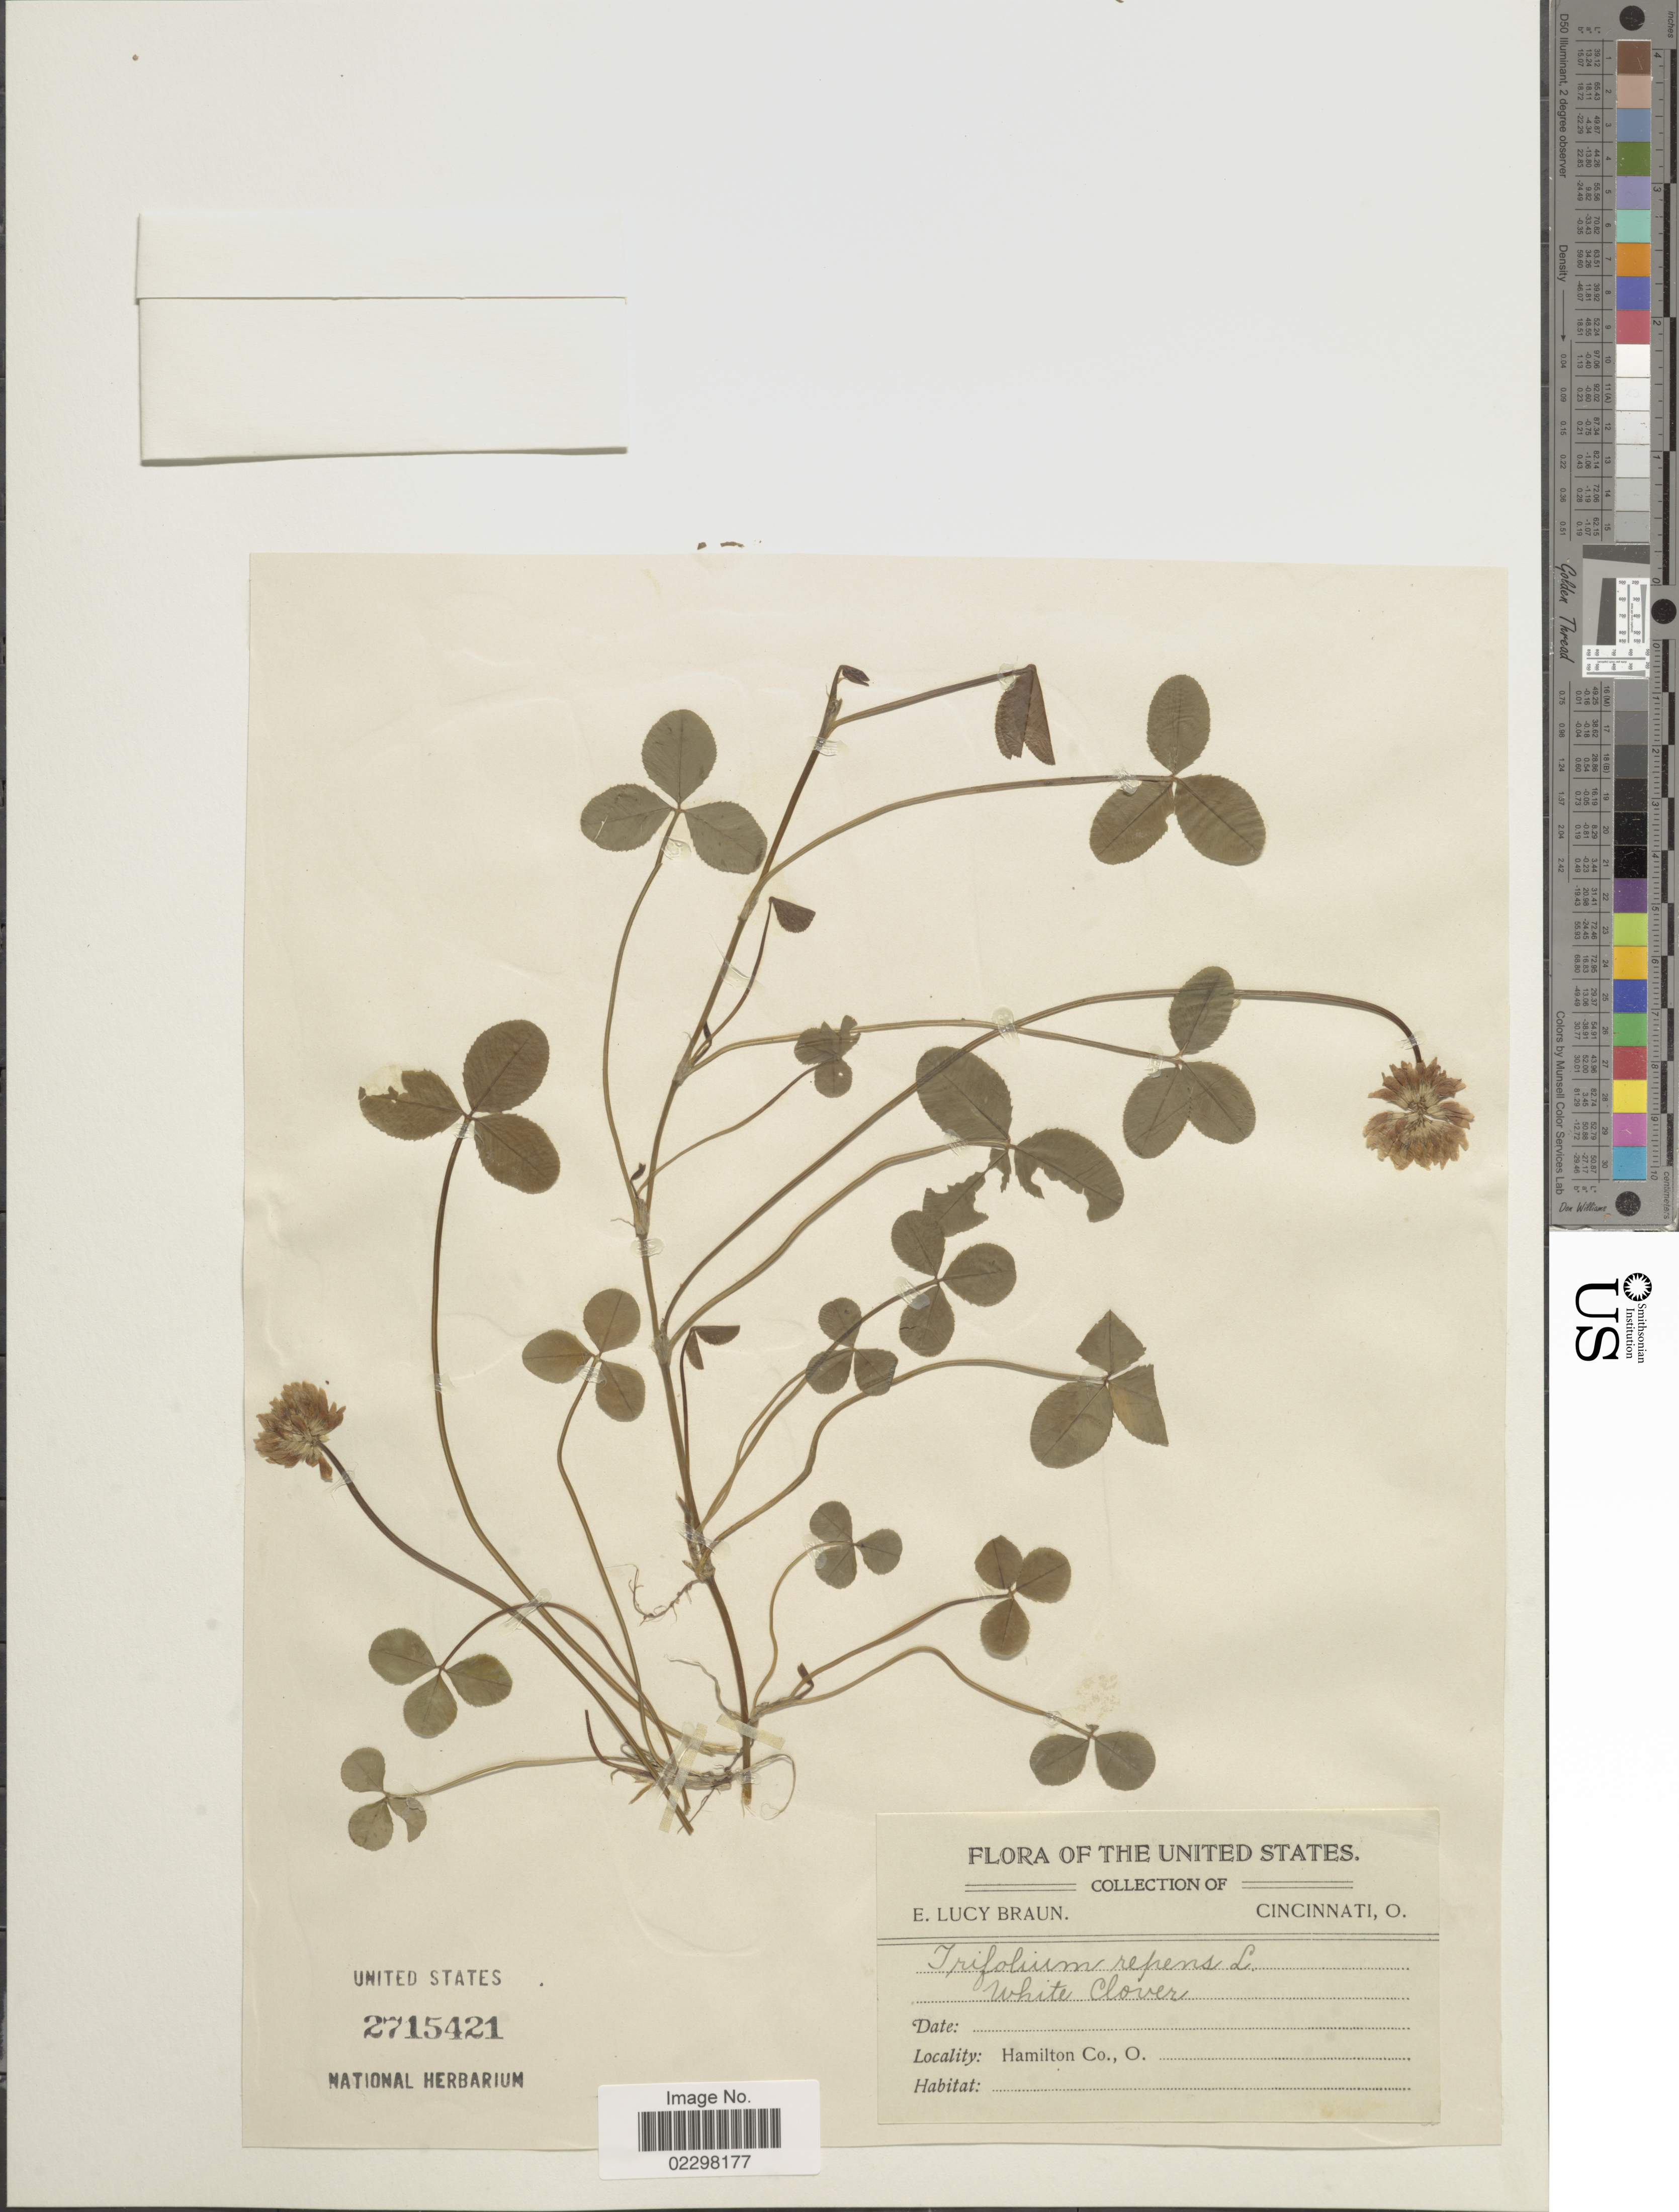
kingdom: Plantae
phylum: Tracheophyta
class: Magnoliopsida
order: Fabales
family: Fabaceae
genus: Trifolium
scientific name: Trifolium repens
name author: L.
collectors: E. L. Braun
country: United States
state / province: Ohio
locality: Hamilton Co., white clover.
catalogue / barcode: US 2715421